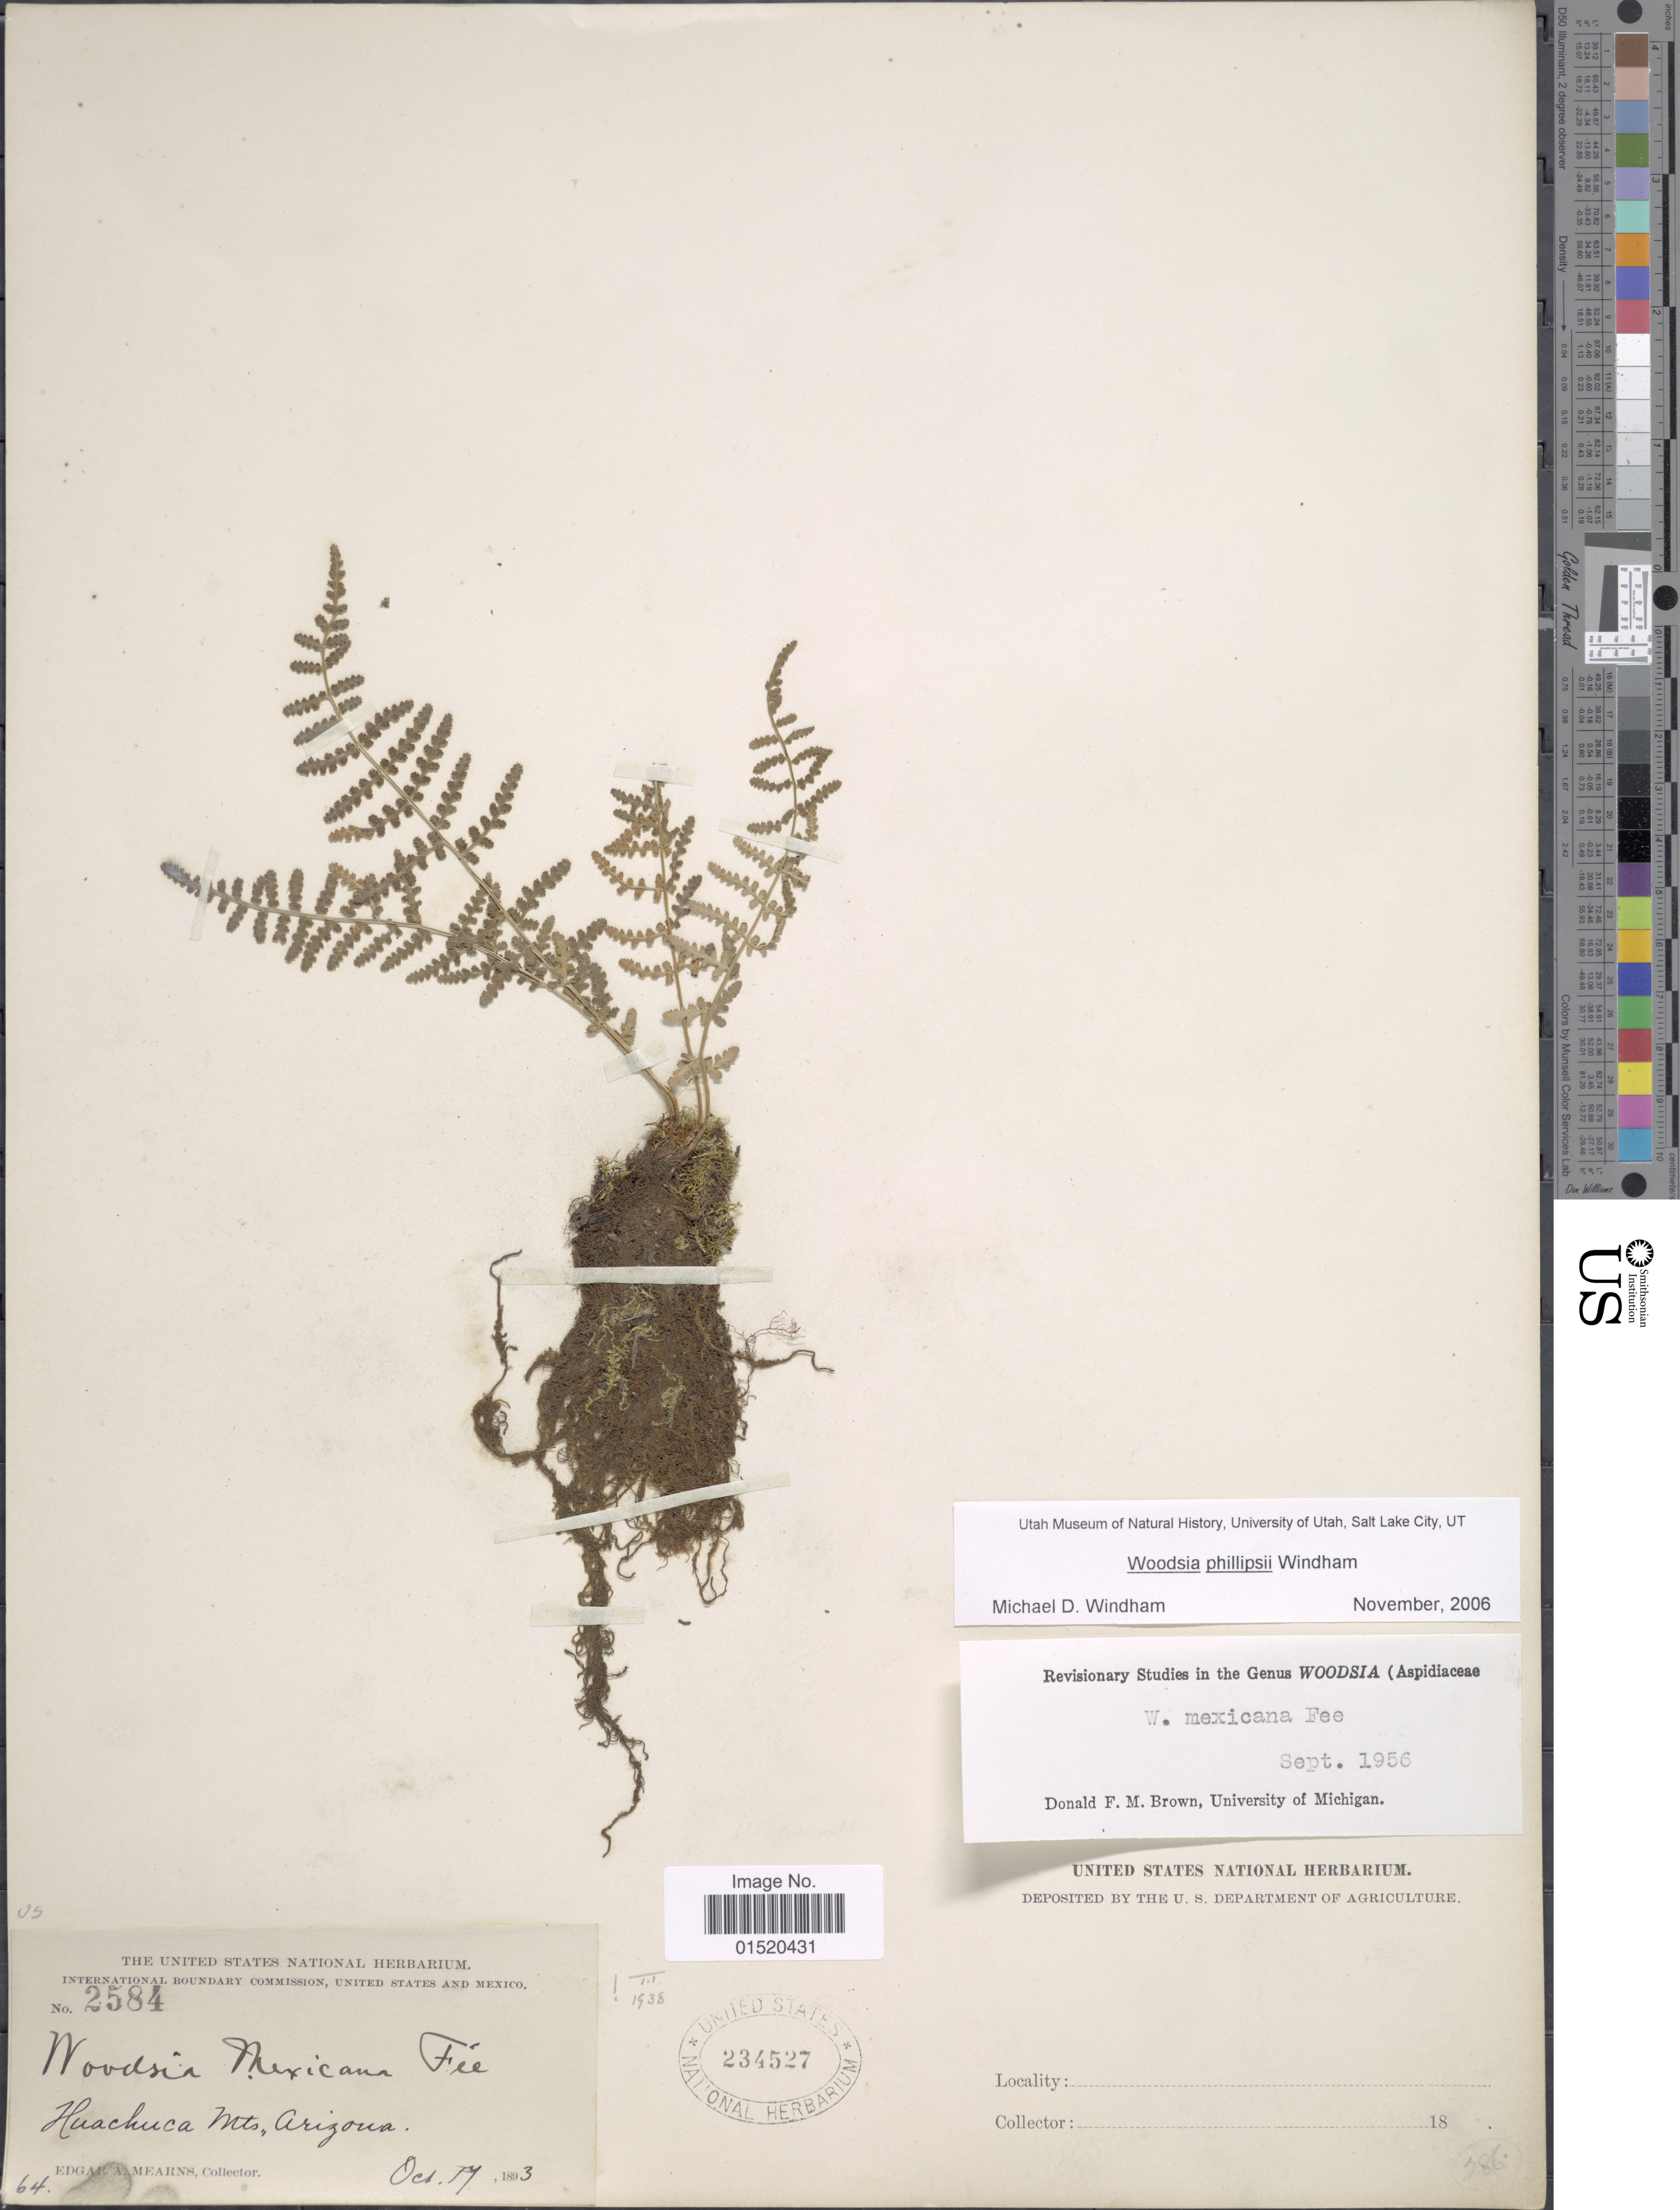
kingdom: Plantae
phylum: Tracheophyta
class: Polypodiopsida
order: Polypodiales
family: Woodsiaceae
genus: Woodsia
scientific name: Woodsia phillipsii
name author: Windham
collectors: E. A. Mearns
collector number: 2584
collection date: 1893-10-17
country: United States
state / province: Arizona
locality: Huachuca Mts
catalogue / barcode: US 234527